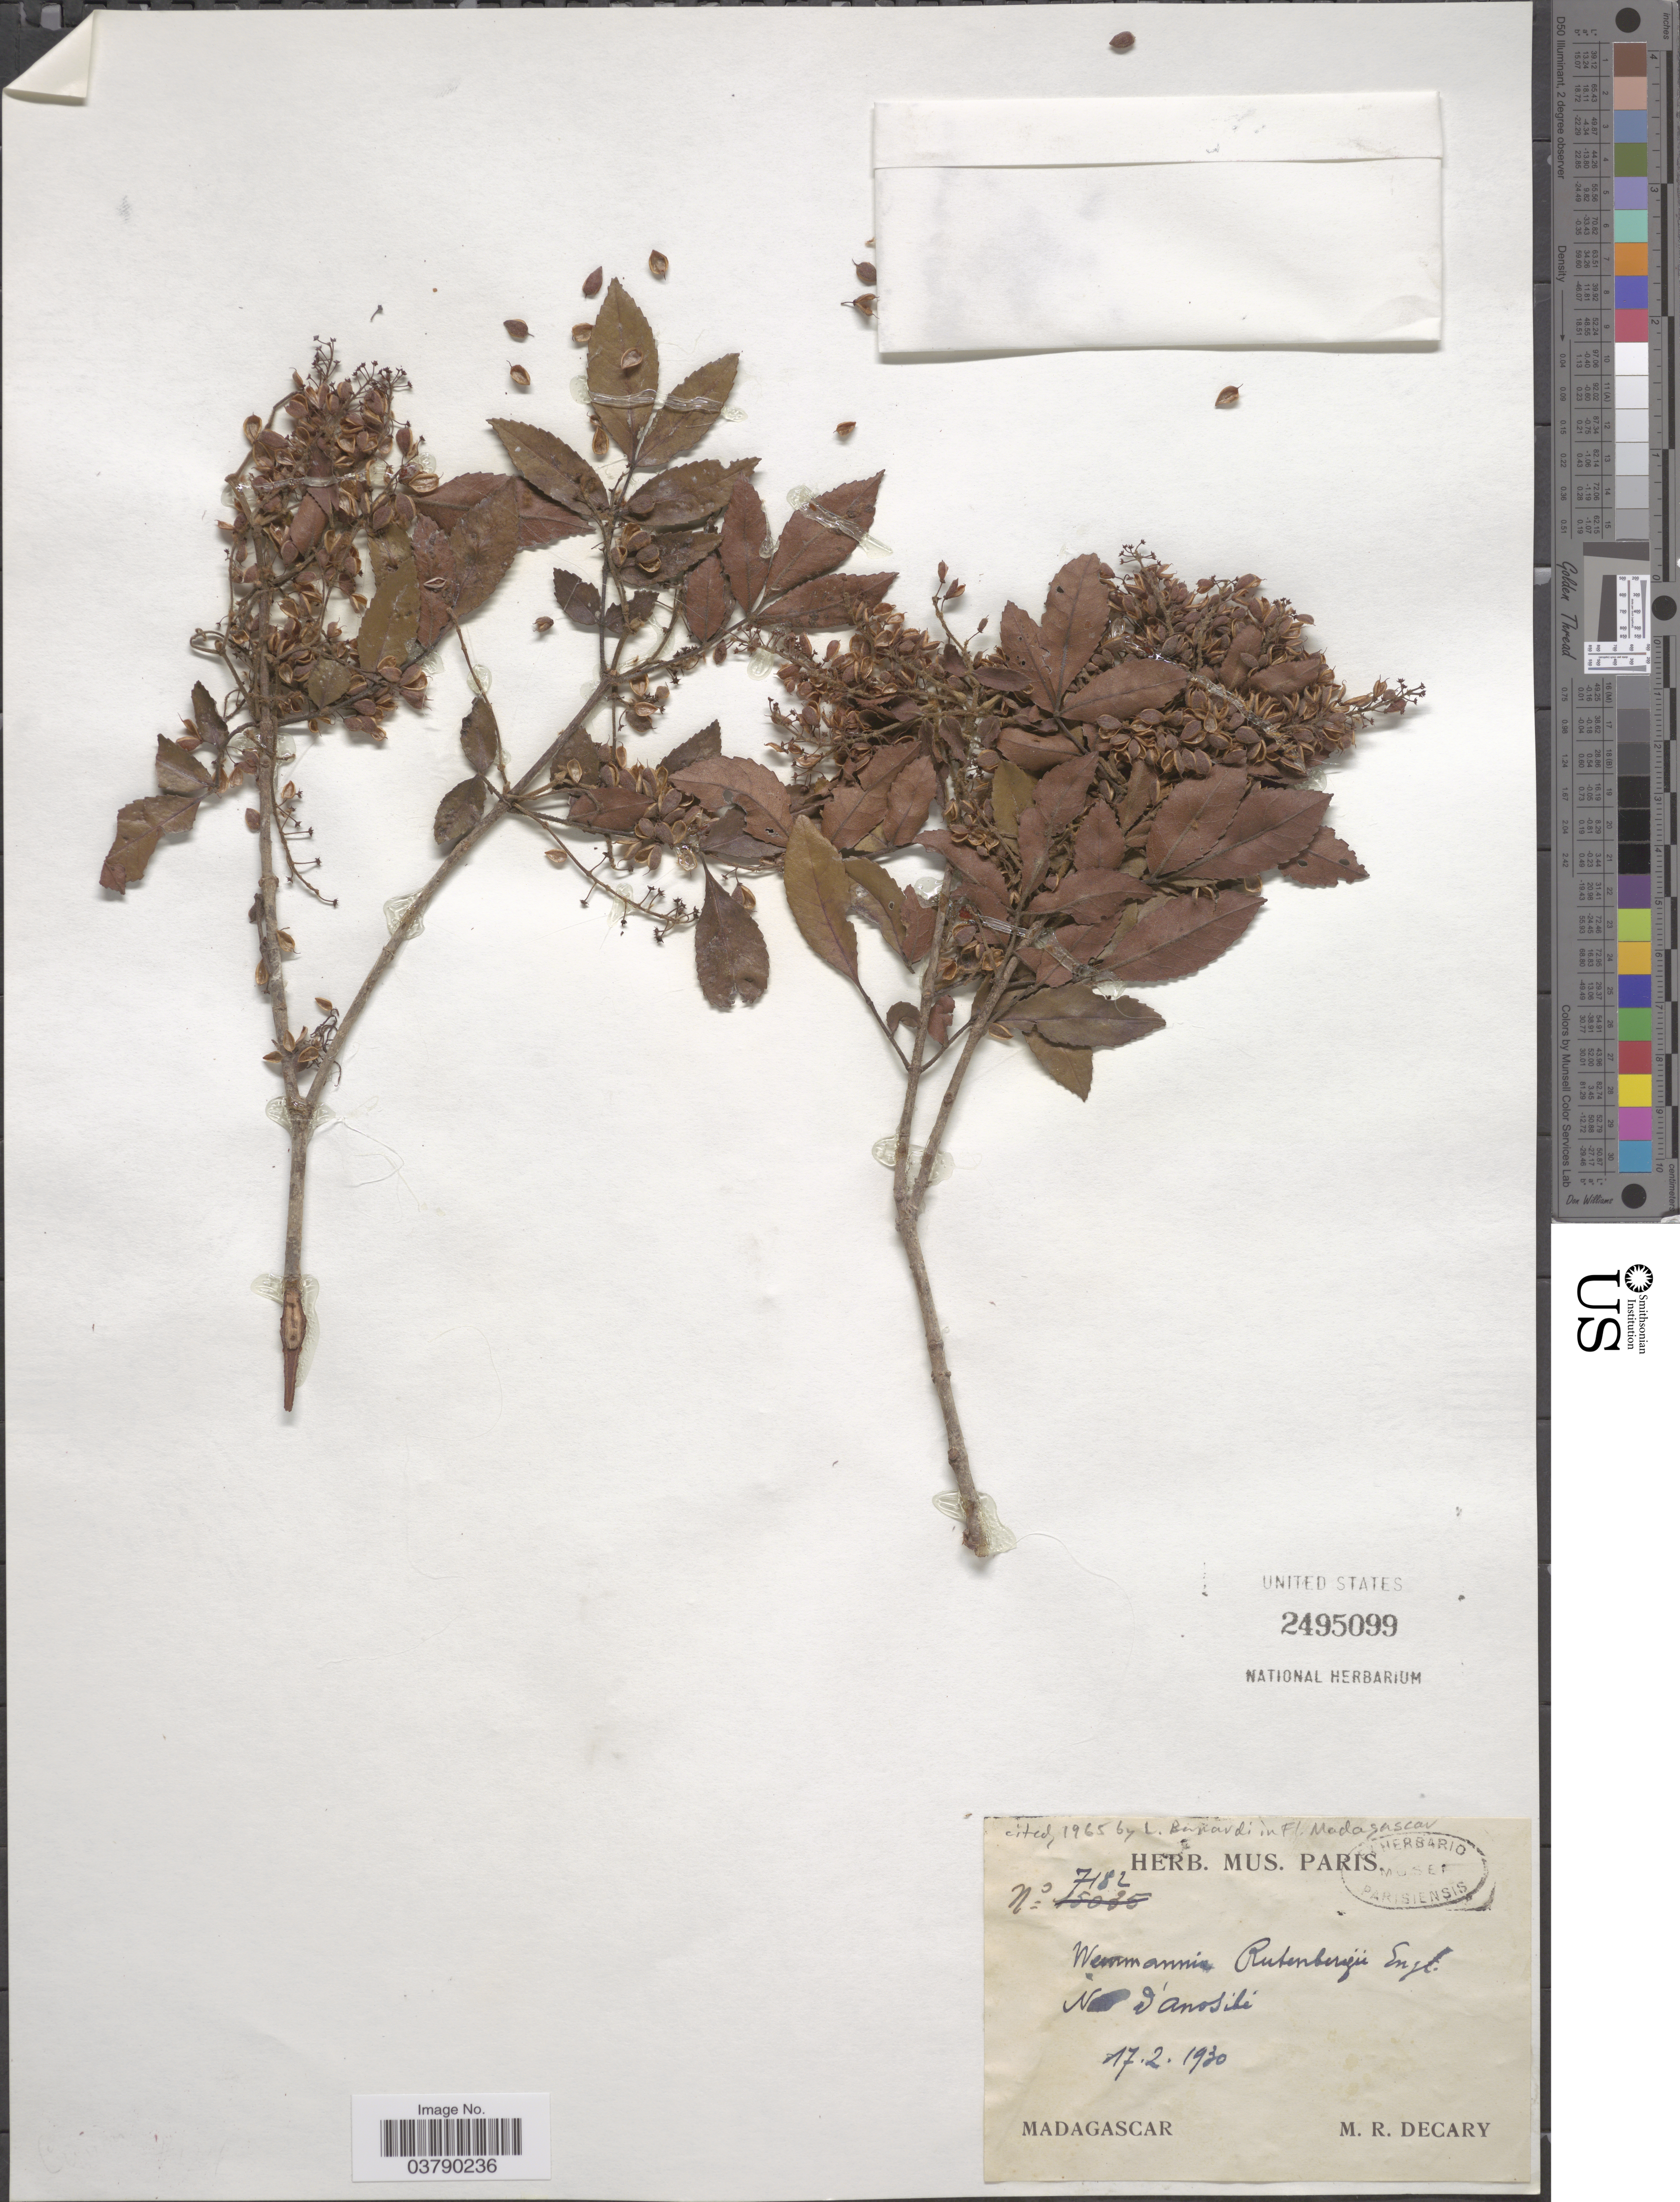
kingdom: Plantae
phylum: Tracheophyta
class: Magnoliopsida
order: Oxalidales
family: Cunoniaceae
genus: Pterophylla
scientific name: Pterophylla rutenbergii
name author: (Engl.) J. Bradford & Z.S. Rogers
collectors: R. Decary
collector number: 7182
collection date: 1930-02-17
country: Madagascar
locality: N d'Anosibe.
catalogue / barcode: US 2495099